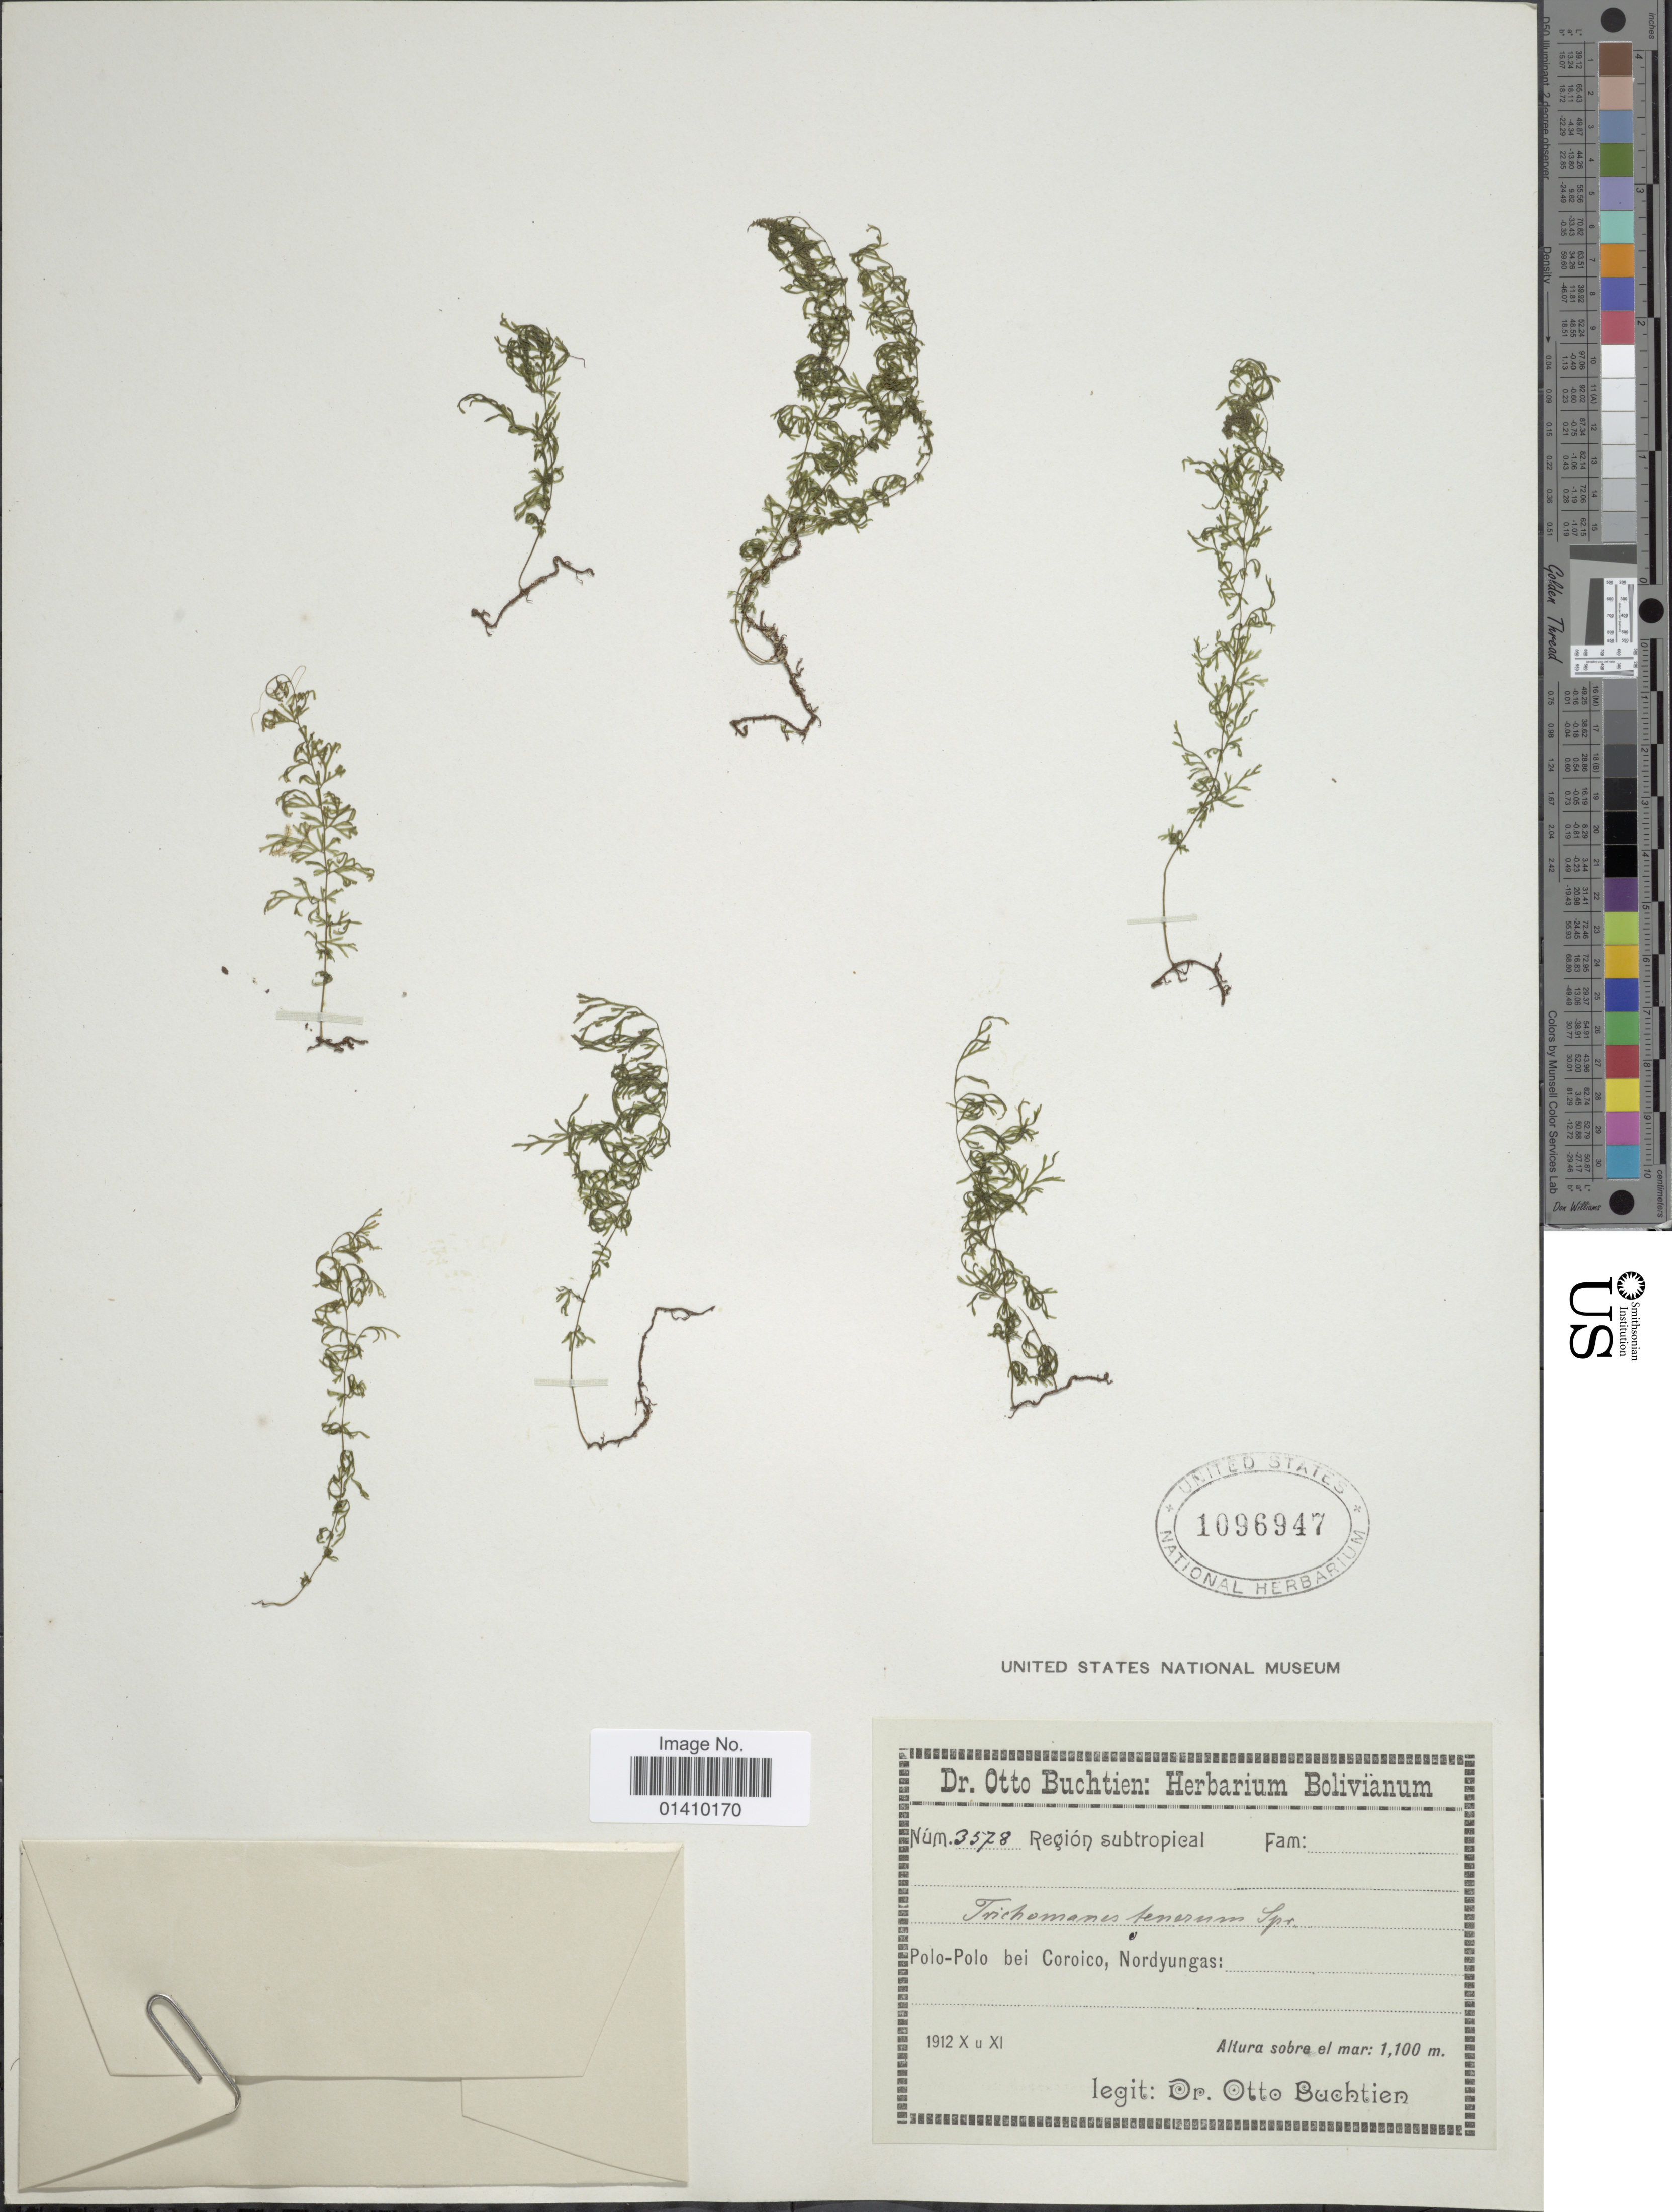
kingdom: Plantae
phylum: Tracheophyta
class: Polypodiopsida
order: Hymenophyllales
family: Hymenophyllaceae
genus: Polyphlebium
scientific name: Polyphlebium angustatum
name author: (Carmich.) Ebihara & Dubuisson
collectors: O. Buchtien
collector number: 3578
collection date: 1912-10/1912-11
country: Bolivia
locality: Polo-Polo bei Coroico, Nordyungas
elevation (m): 1100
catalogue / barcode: US 1096947